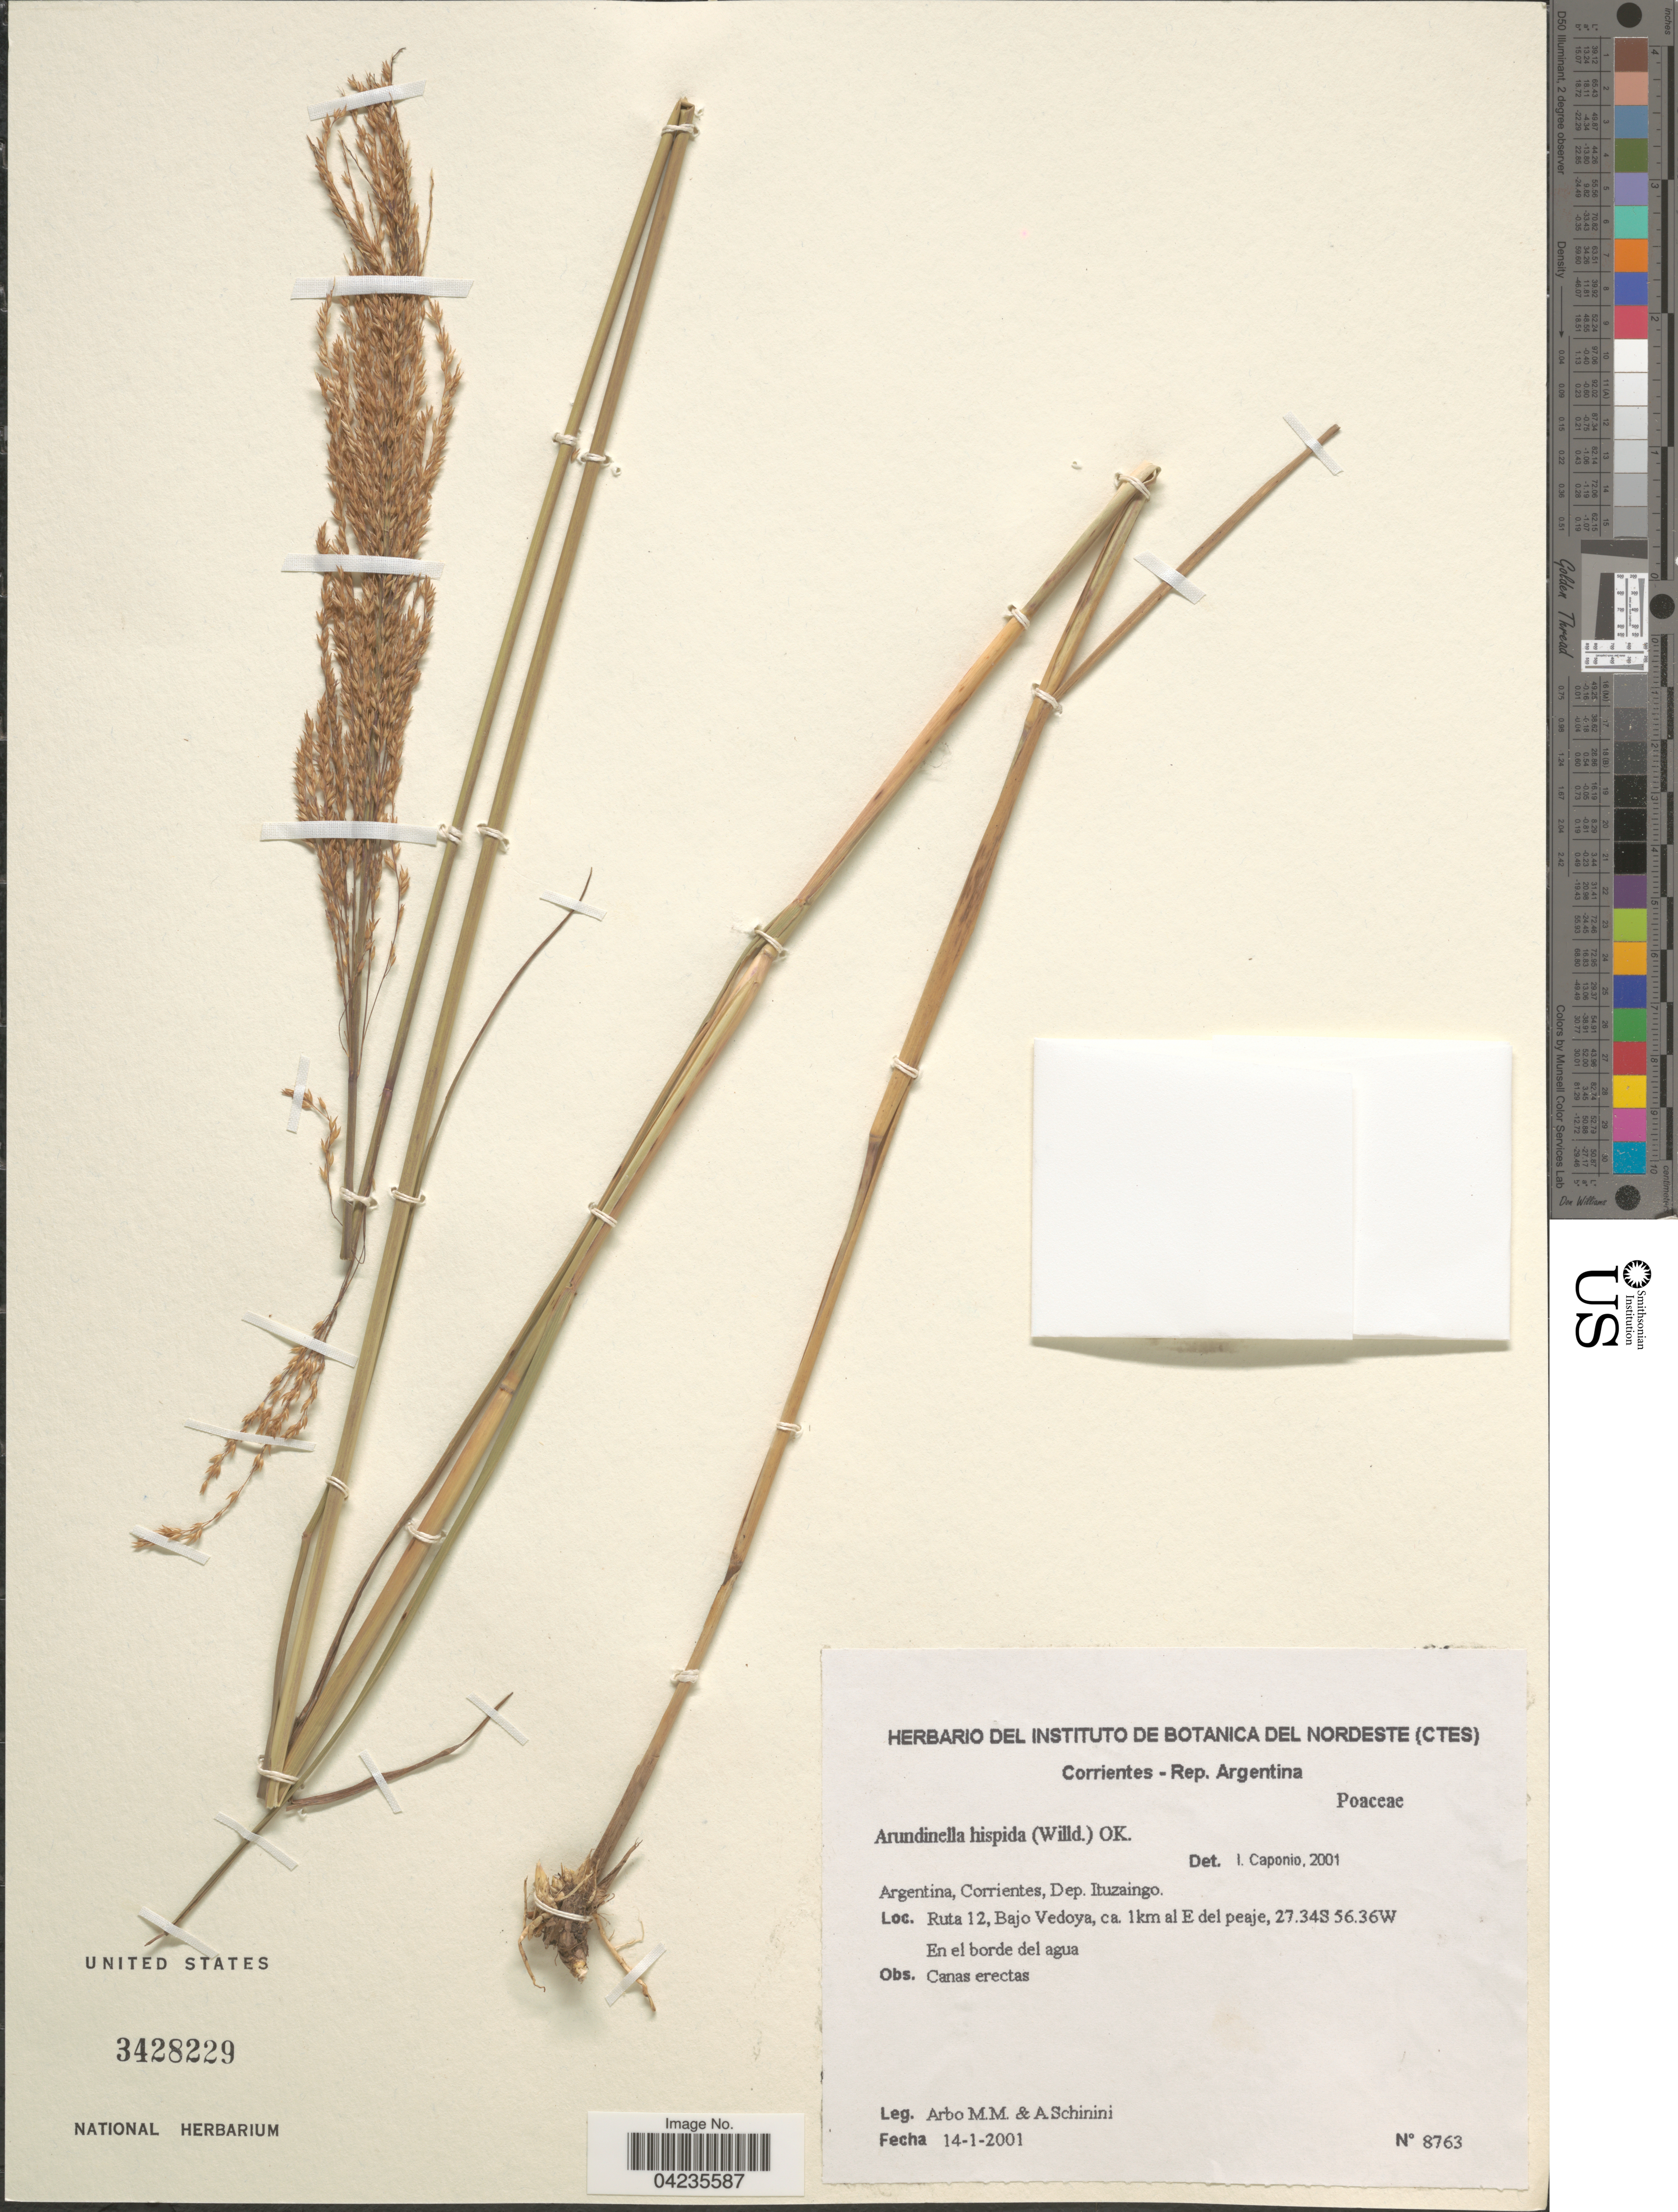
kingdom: Plantae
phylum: Tracheophyta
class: Liliopsida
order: Poales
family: Poaceae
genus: Arundinella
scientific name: Arundinella hispida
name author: (Humb. & Bonpl. ex Willd.) Kuntze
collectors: M. M. Arbo & A. Schinini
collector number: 8763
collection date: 2001-01-14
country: Argentina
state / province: Corrientes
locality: Corrientes, Dep. Ituzaingo. Ruta 12, Bajo Vedoya, ca. 1km al E del peaje. En el borde del agua.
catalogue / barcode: US 3428229